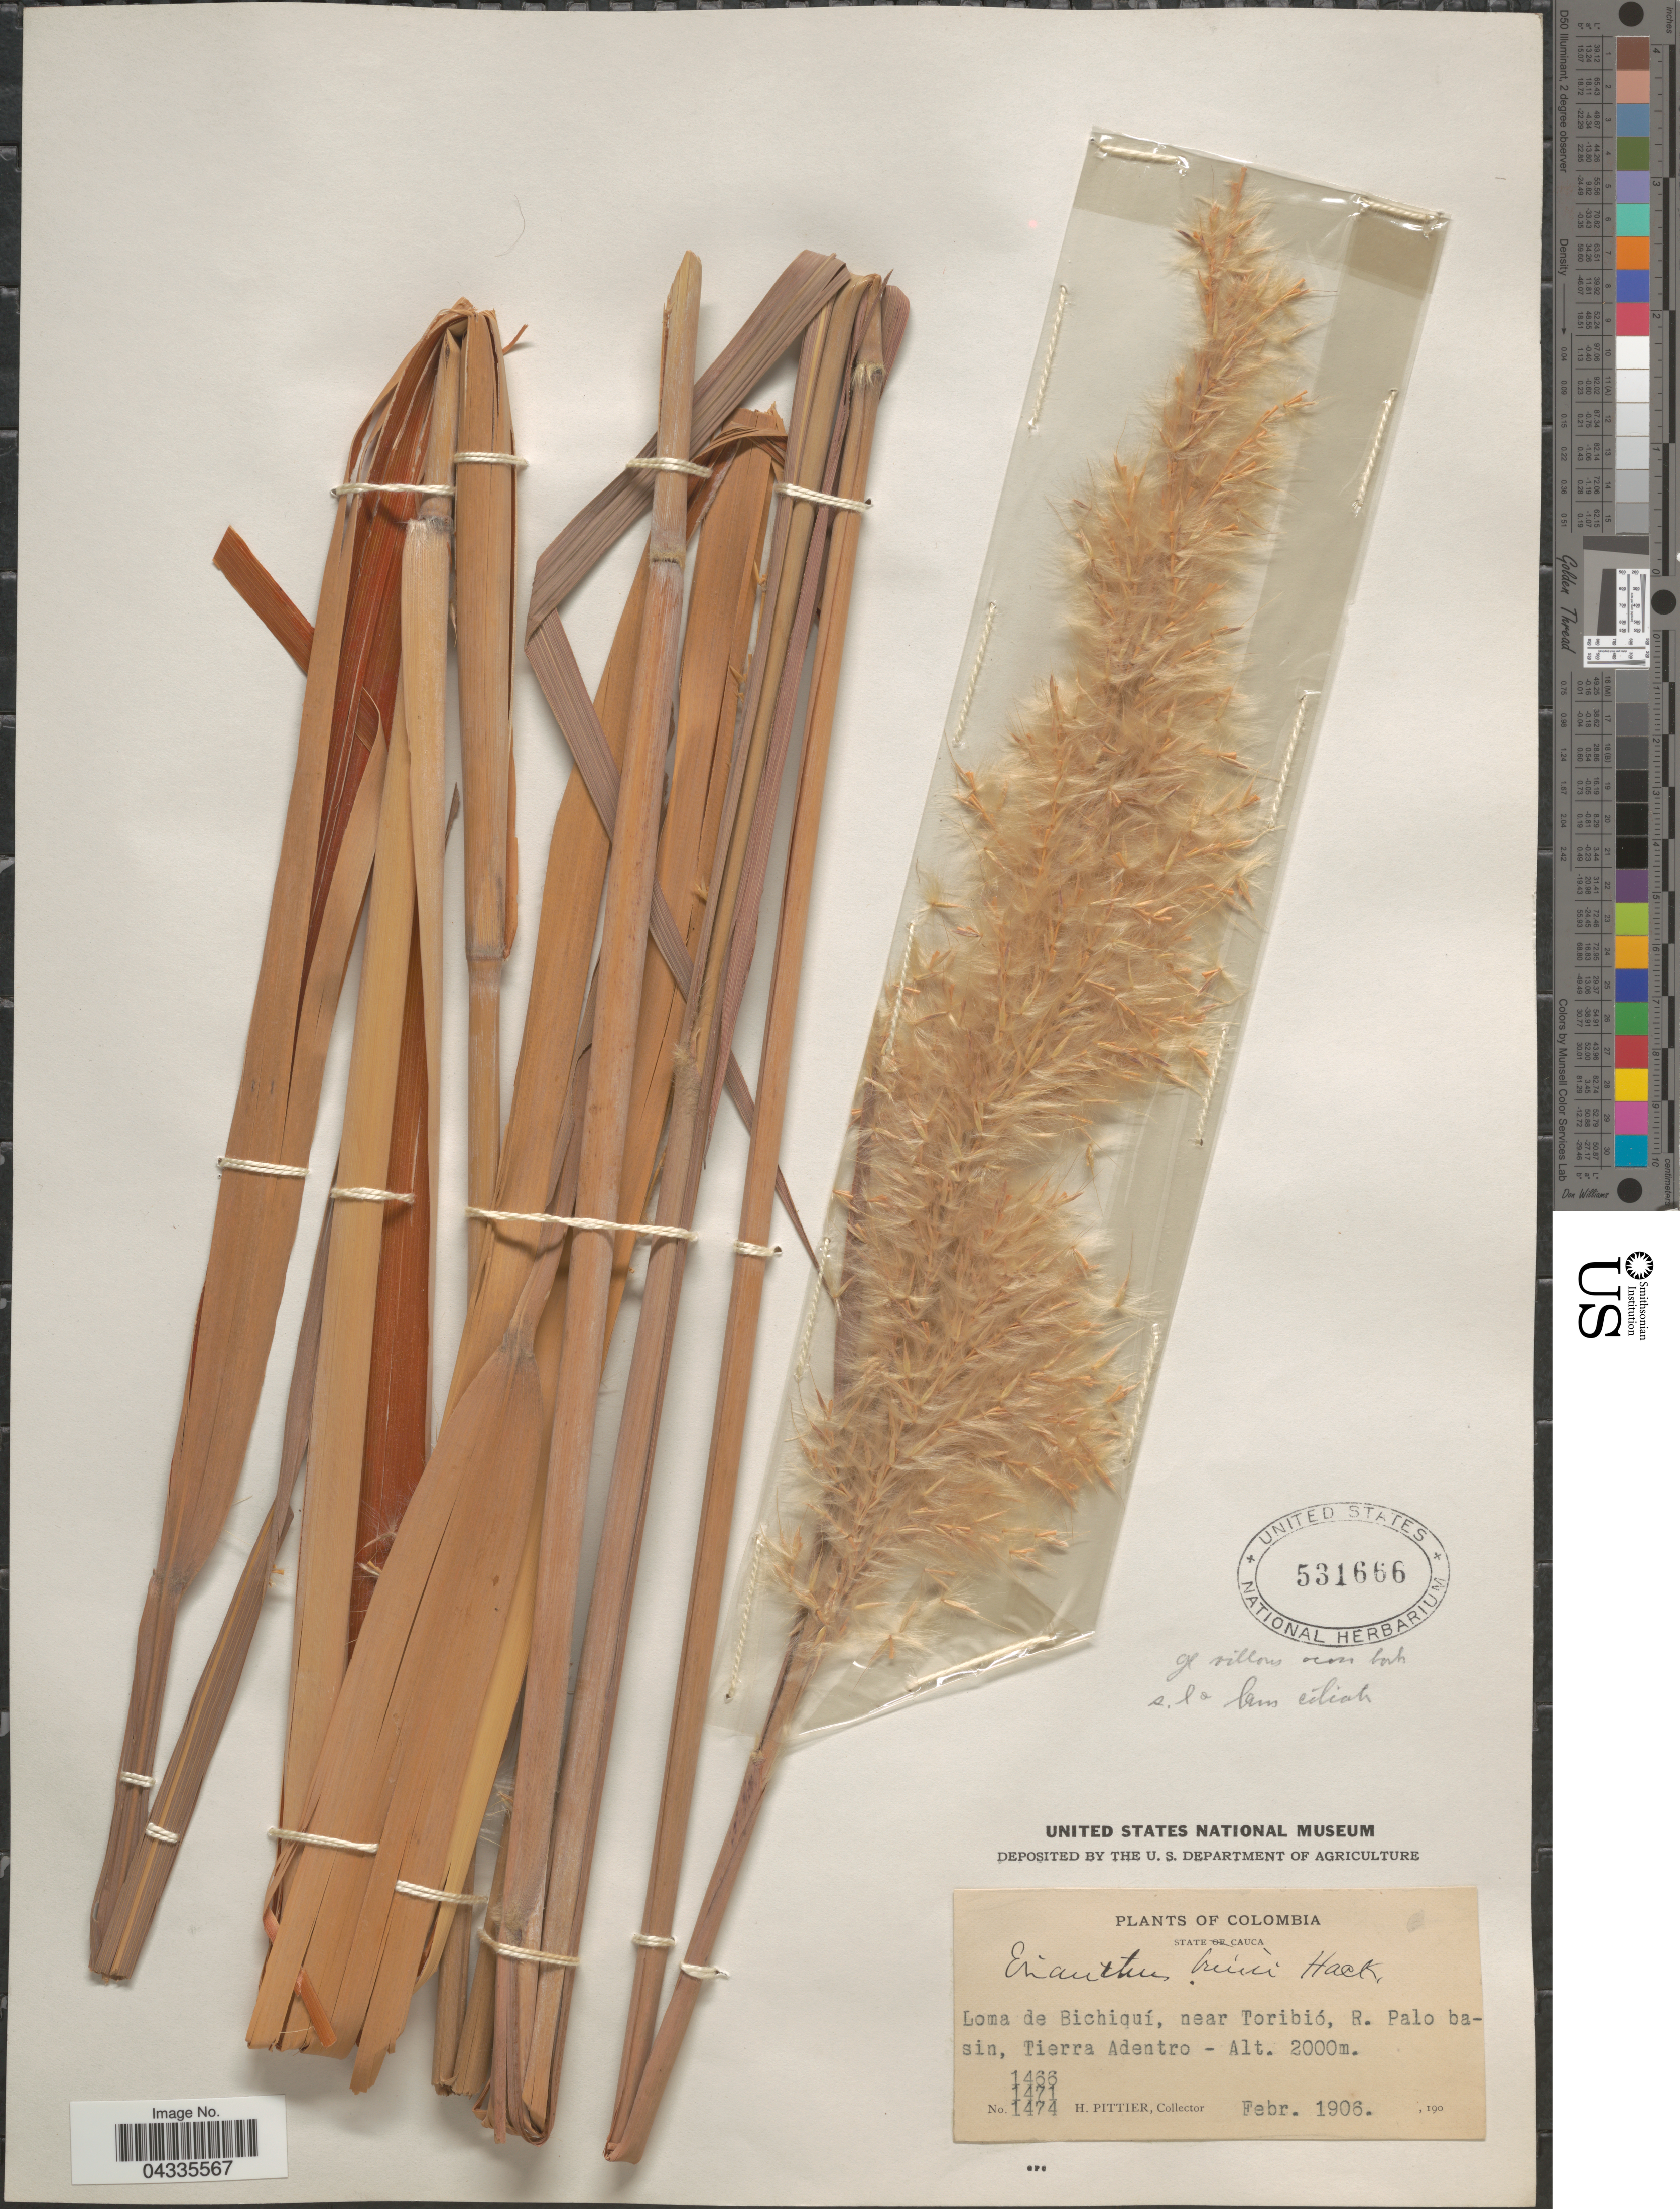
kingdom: Plantae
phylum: Tracheophyta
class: Liliopsida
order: Poales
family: Poaceae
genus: Erianthus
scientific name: Erianthus trinii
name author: Hack.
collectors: H. F. Pittier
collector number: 1466/1471/1474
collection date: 1906-02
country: Colombia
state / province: Cauca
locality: Loma de Bichiquí, near Toribió, R. Palo basin, Tierra Adentro.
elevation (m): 2000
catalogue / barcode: US 531666